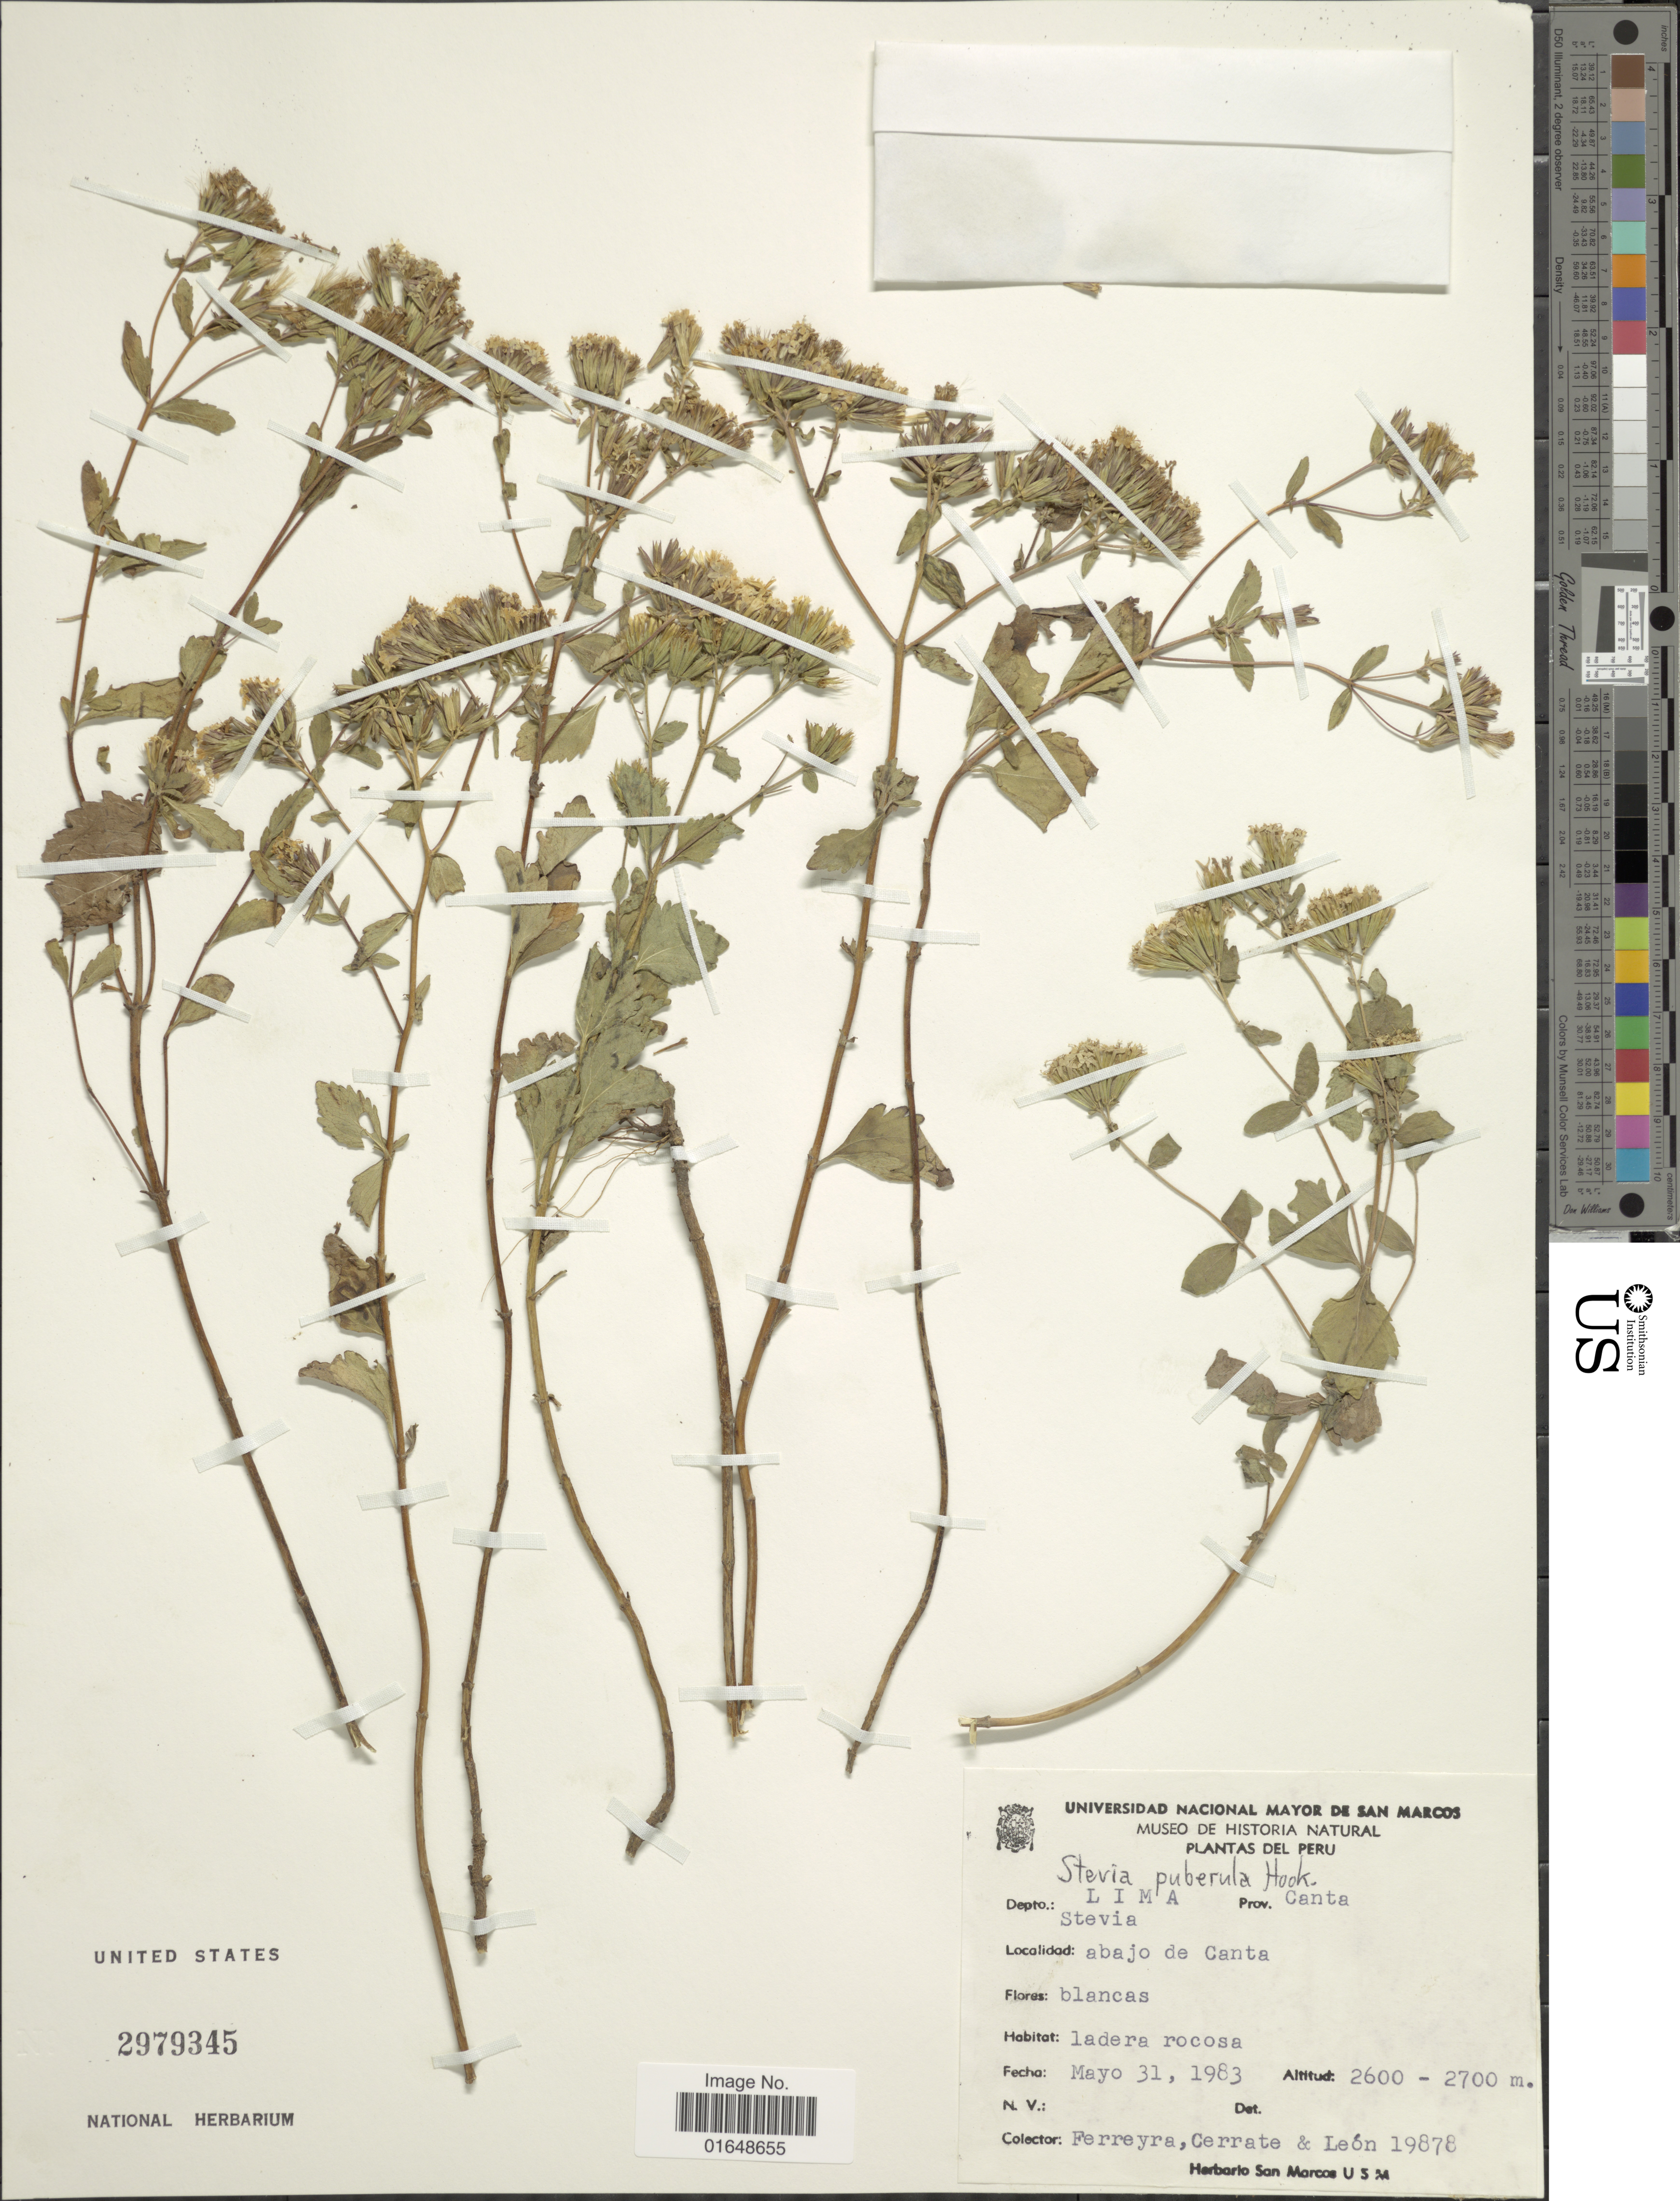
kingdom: Plantae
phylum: Tracheophyta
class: Magnoliopsida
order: Asterales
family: Asteraceae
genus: Stevia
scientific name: Stevia puberula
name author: Hook.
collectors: R. A. Ferreyra, -. Cerrate & -. León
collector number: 19878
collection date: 1983-05-31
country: Peru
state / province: Lima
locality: Depto.: Lima. Prov. Canta. Abajo de Canta.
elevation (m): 2600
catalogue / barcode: US 2979345